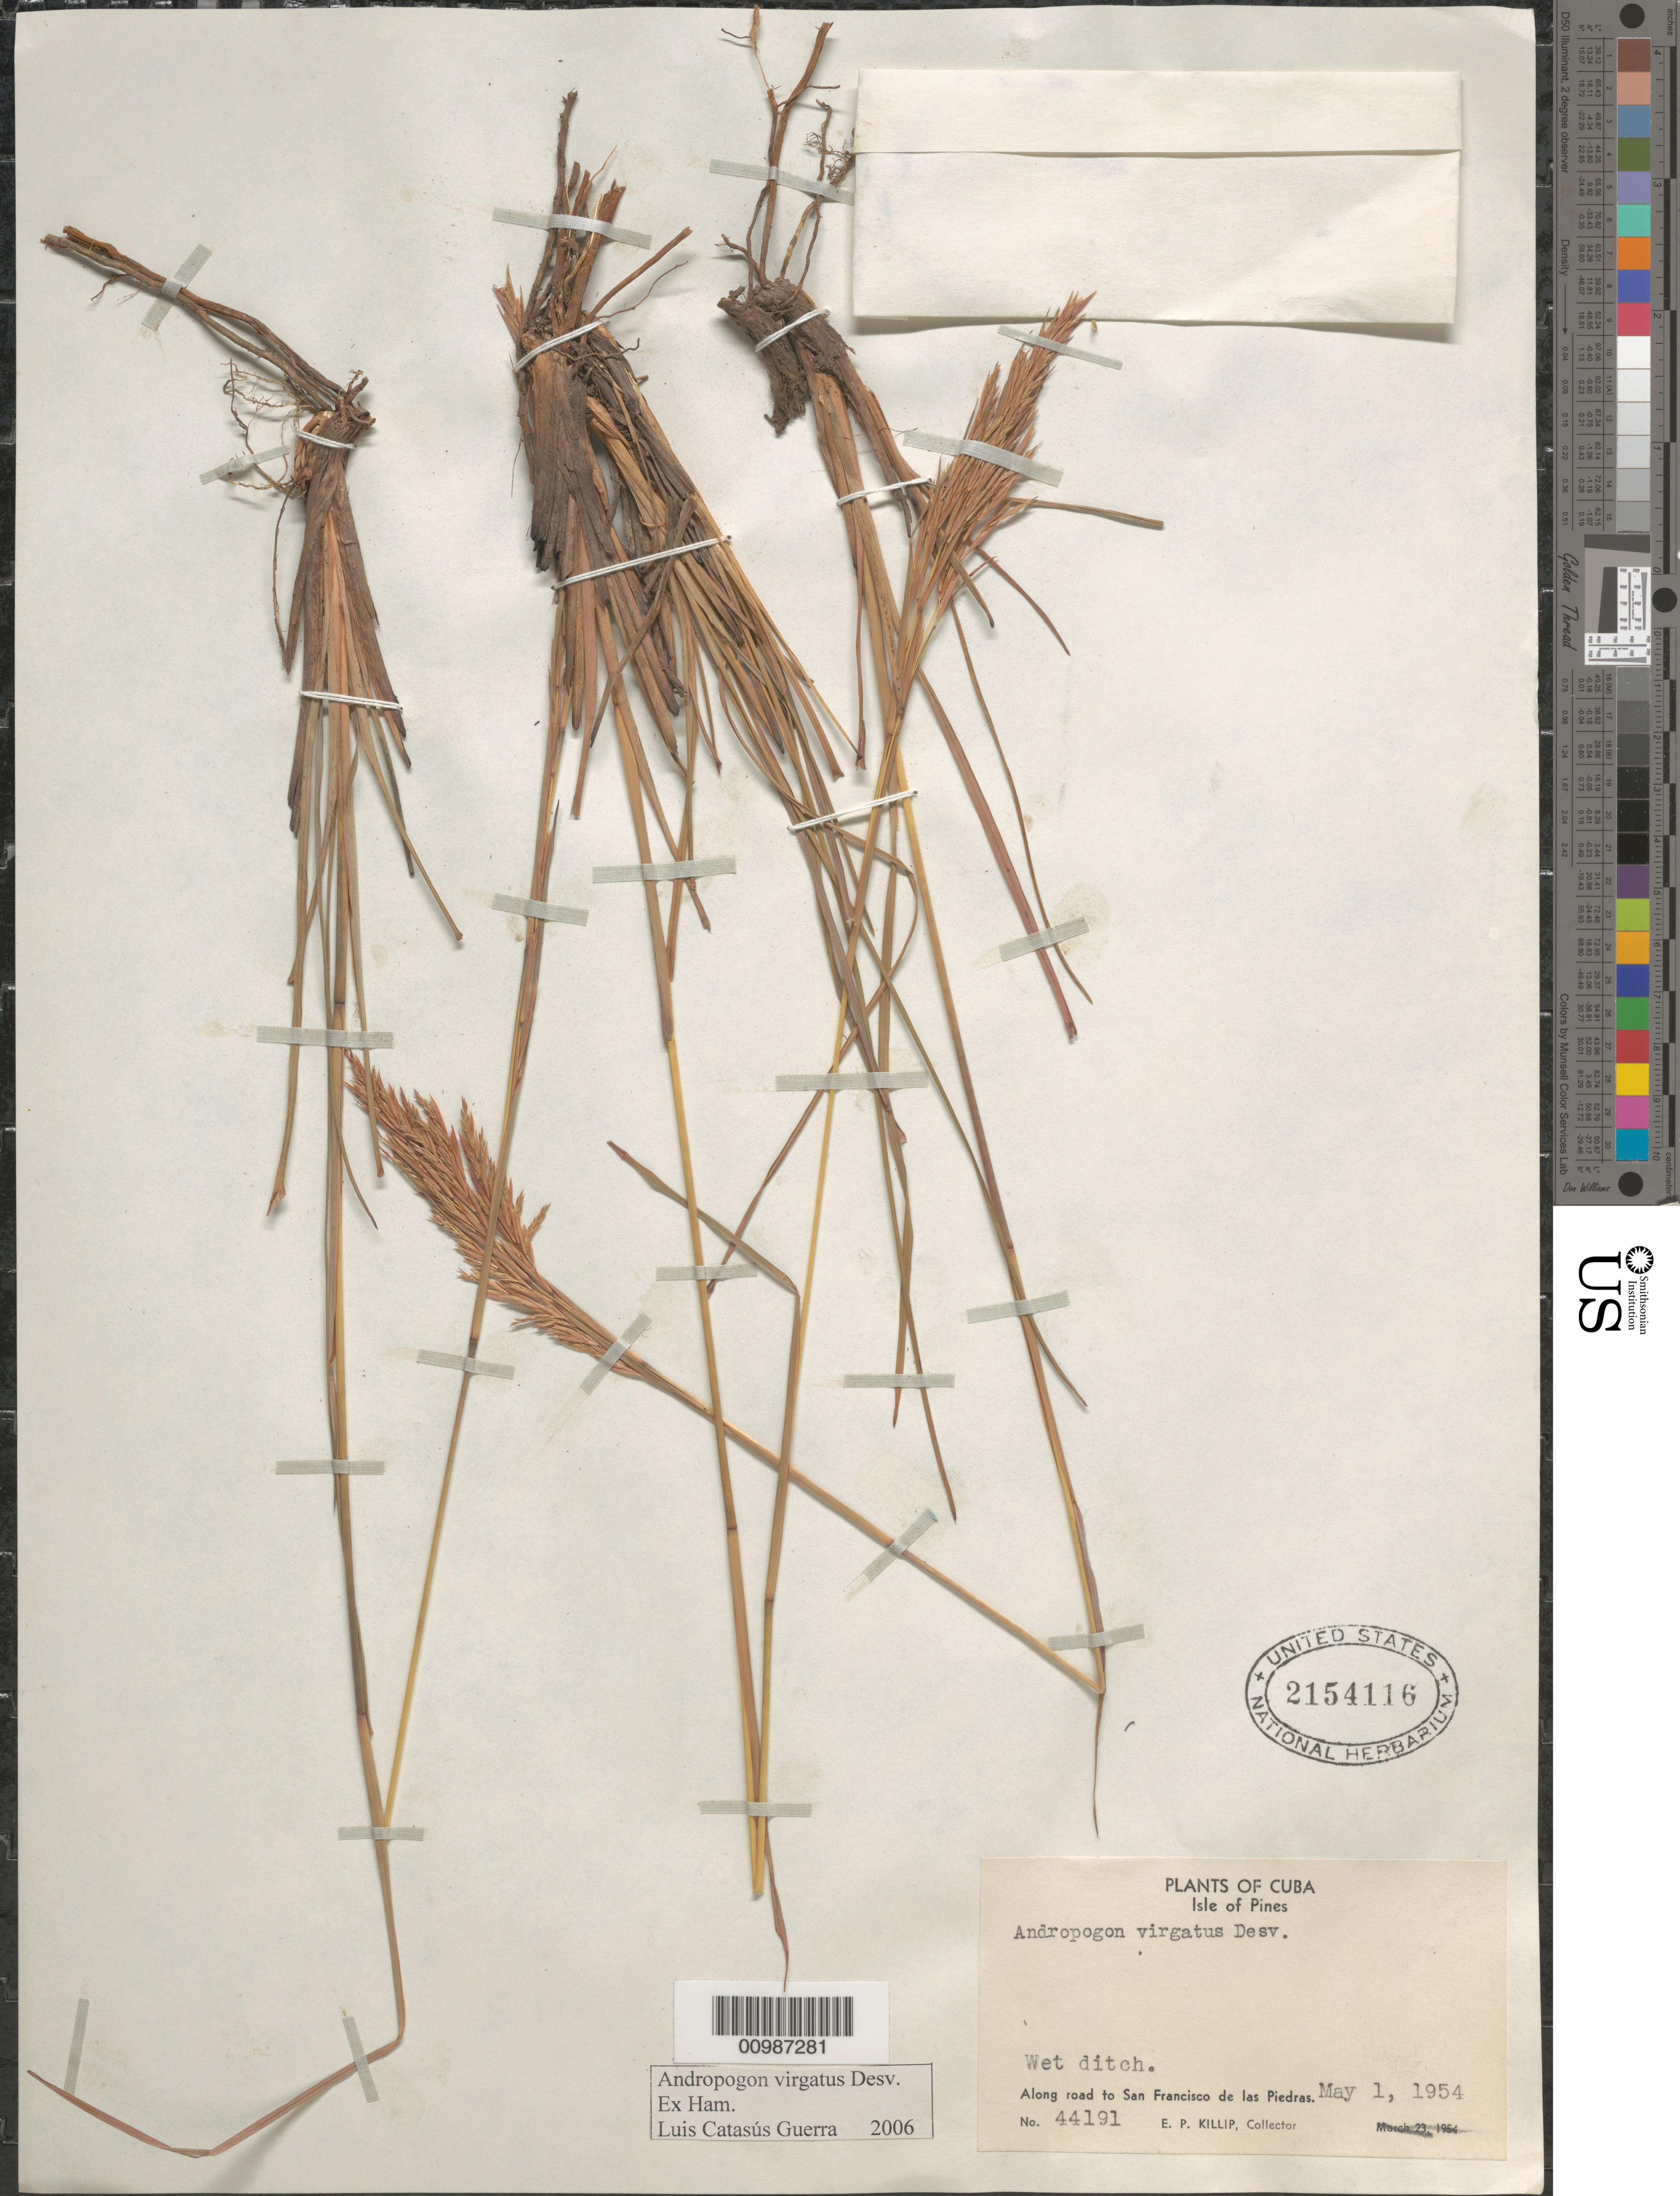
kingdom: Plantae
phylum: Tracheophyta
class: Liliopsida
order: Poales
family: Poaceae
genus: Andropogon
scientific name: Andropogon virgatus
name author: Desv. ex Ham.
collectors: E. P. Killip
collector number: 44191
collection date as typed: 01 May 1954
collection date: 1954-05-01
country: Cuba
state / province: Isla de la Juventud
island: Isla de la Juventud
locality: [Isle of Pines], Along road to San Francisco de las Piedras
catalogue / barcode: US 2154116